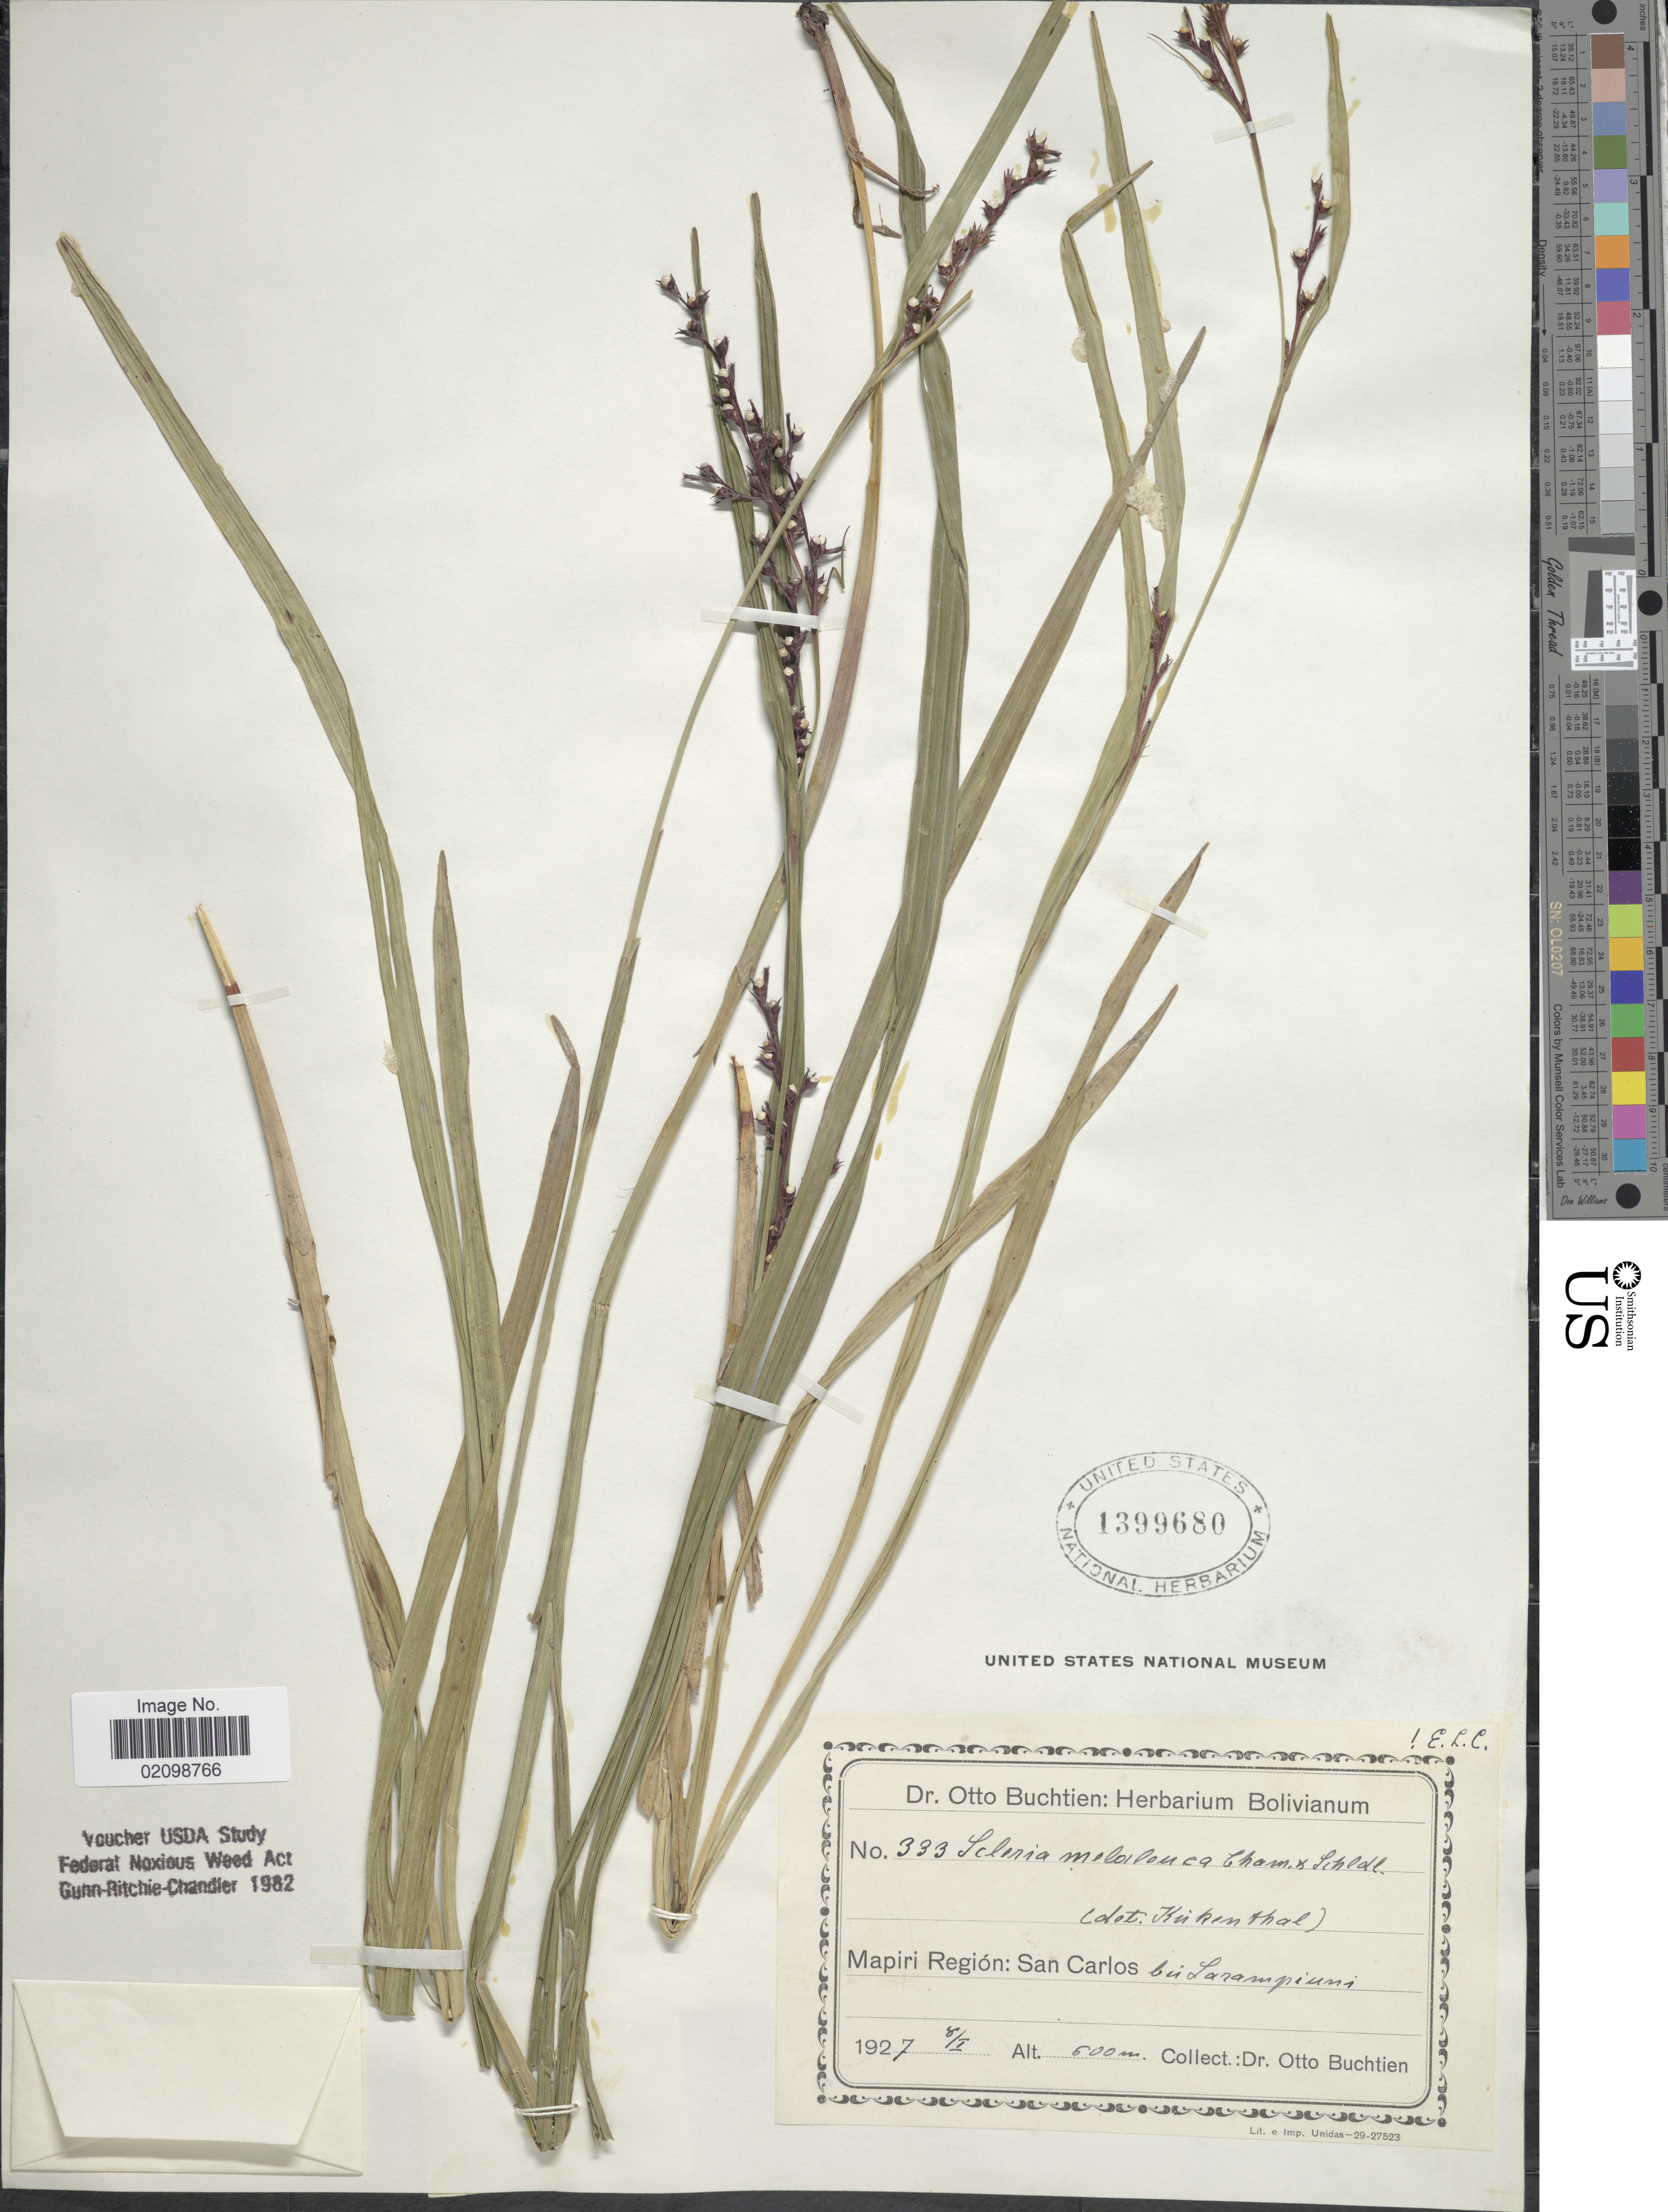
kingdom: Plantae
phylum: Tracheophyta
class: Liliopsida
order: Poales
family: Cyperaceae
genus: Scleria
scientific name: Scleria gaertneri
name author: Raddi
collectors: O. Buchtien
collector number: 333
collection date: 1927-02-08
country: Bolivia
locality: Mapiri Region: San Carlos bei Sarampiumi.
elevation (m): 600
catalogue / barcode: US 1399680